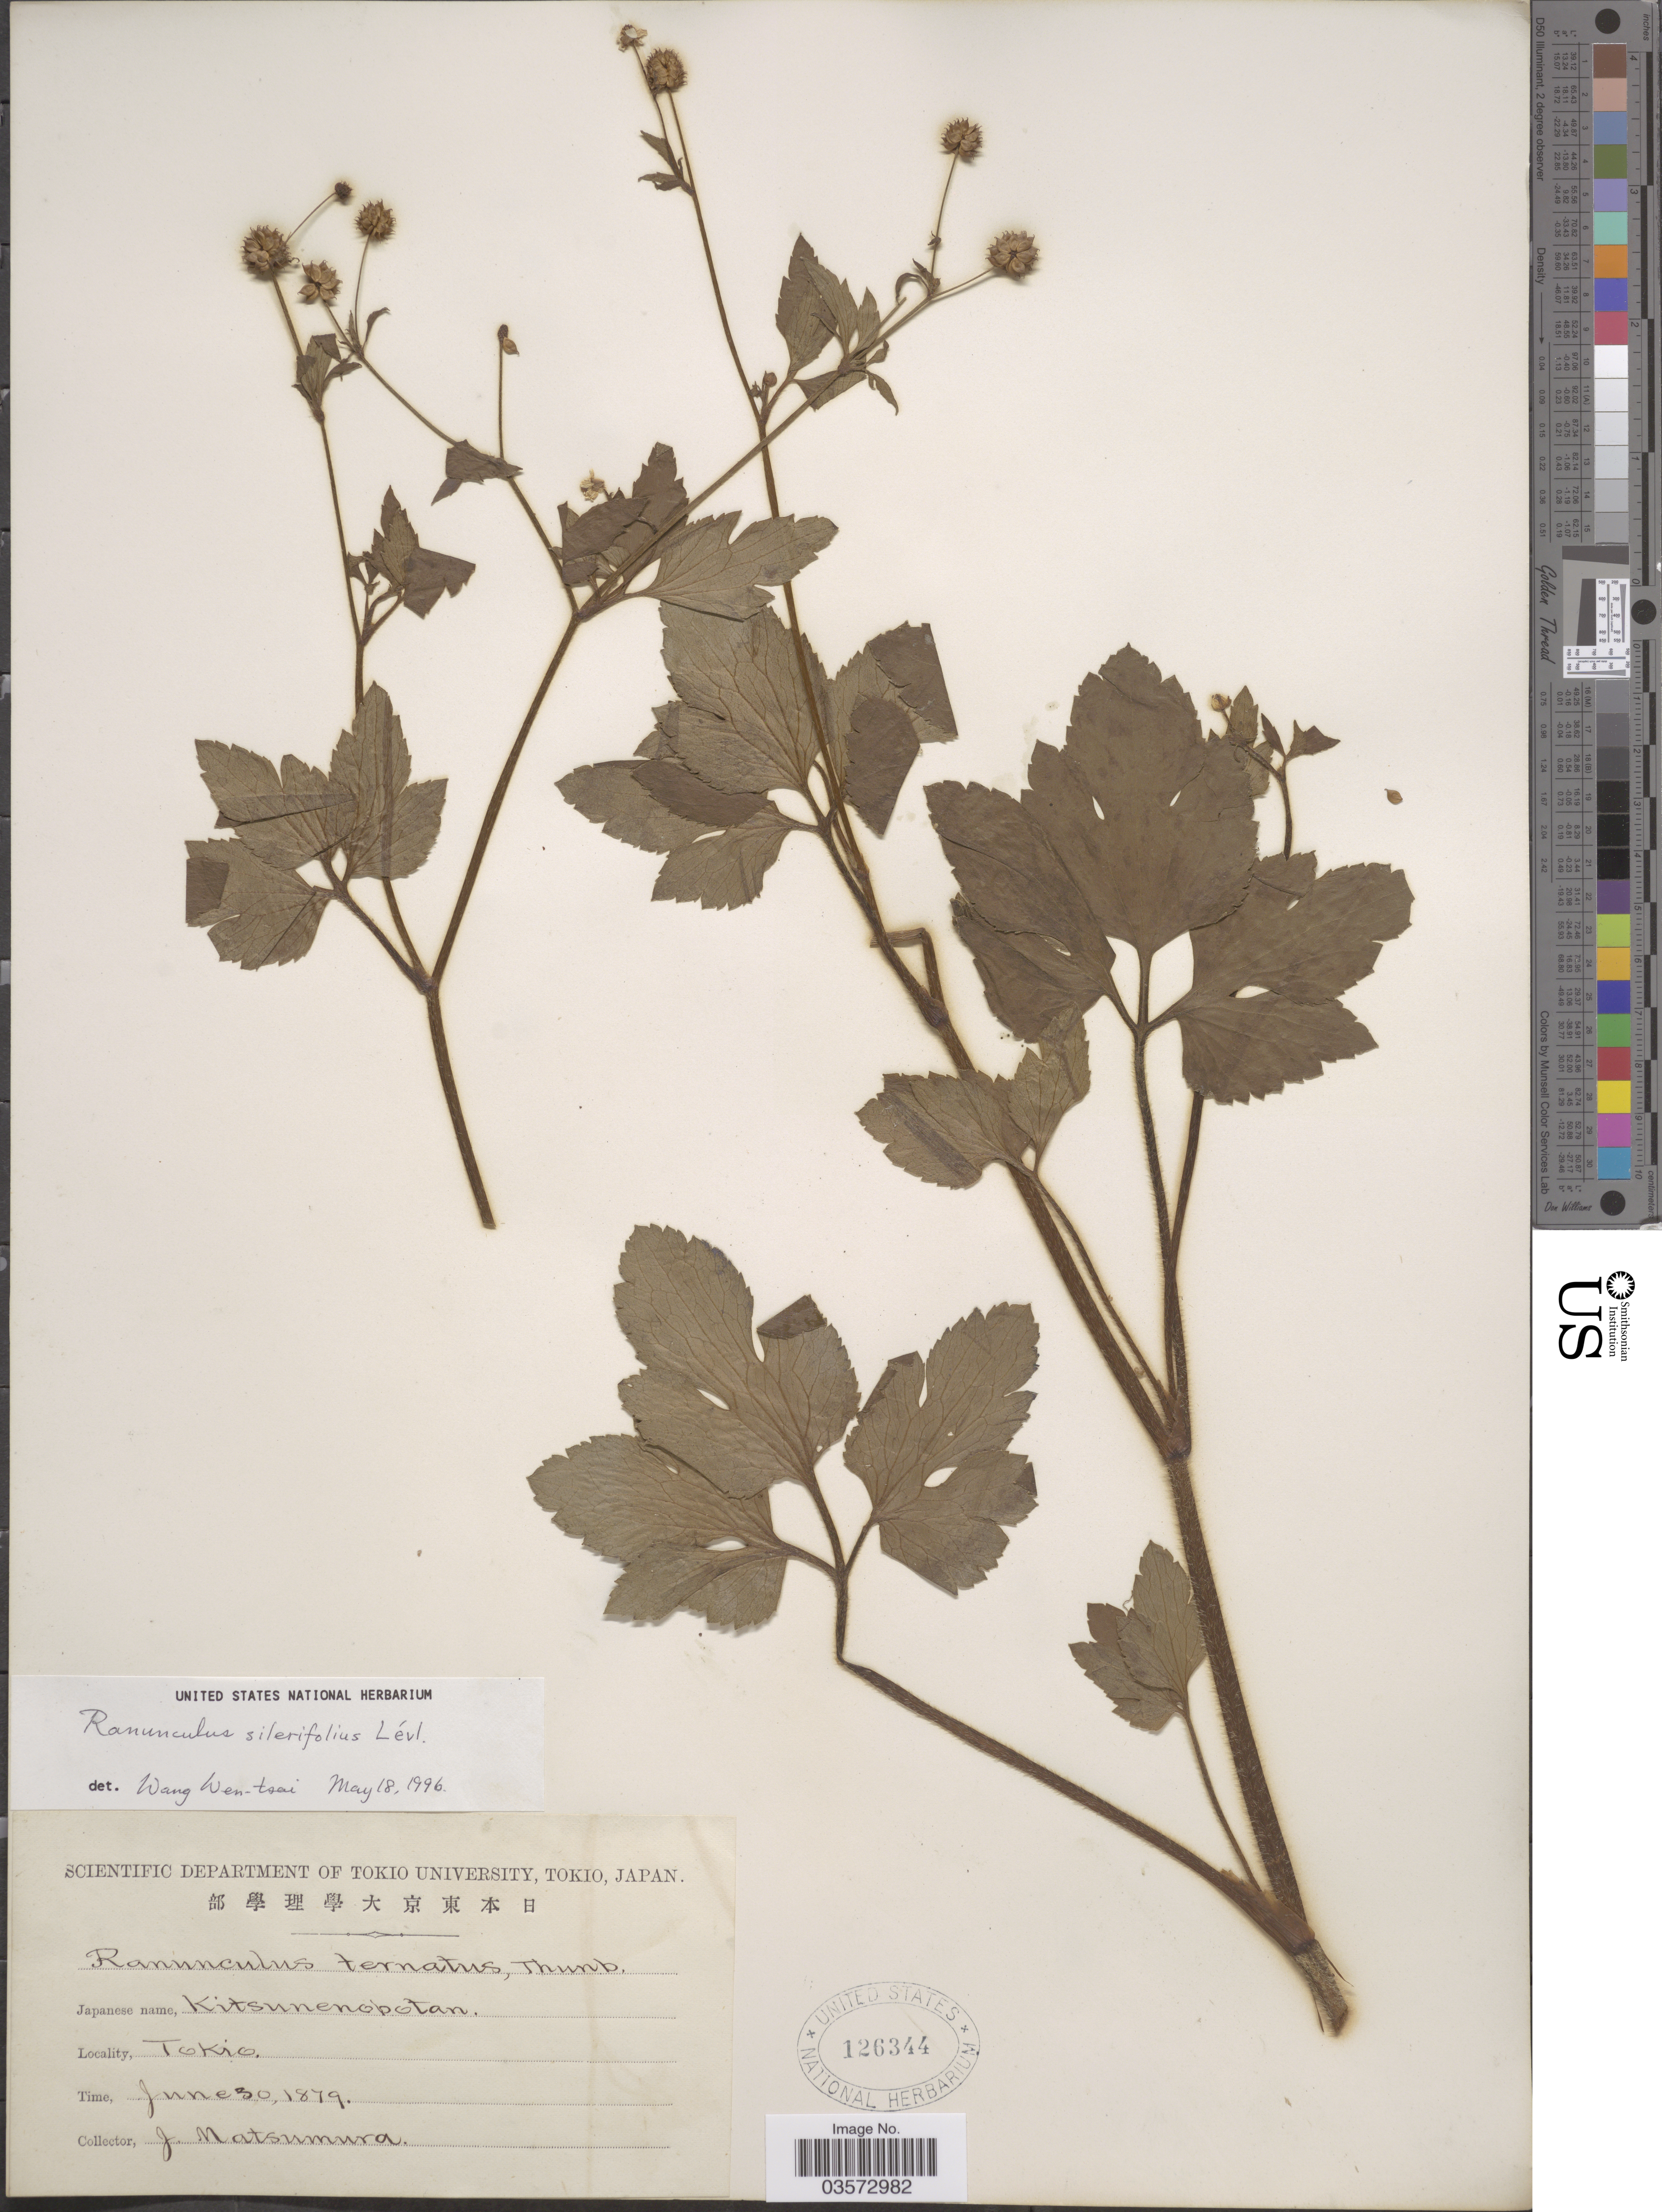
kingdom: Plantae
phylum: Tracheophyta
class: Magnoliopsida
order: Ranunculales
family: Ranunculaceae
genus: Ranunculus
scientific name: Ranunculus silerifolius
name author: H. Lév.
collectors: J. Matsumura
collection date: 1879-06-30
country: Japan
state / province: Tokyo, Federal City of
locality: Tokio.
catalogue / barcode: US 126344